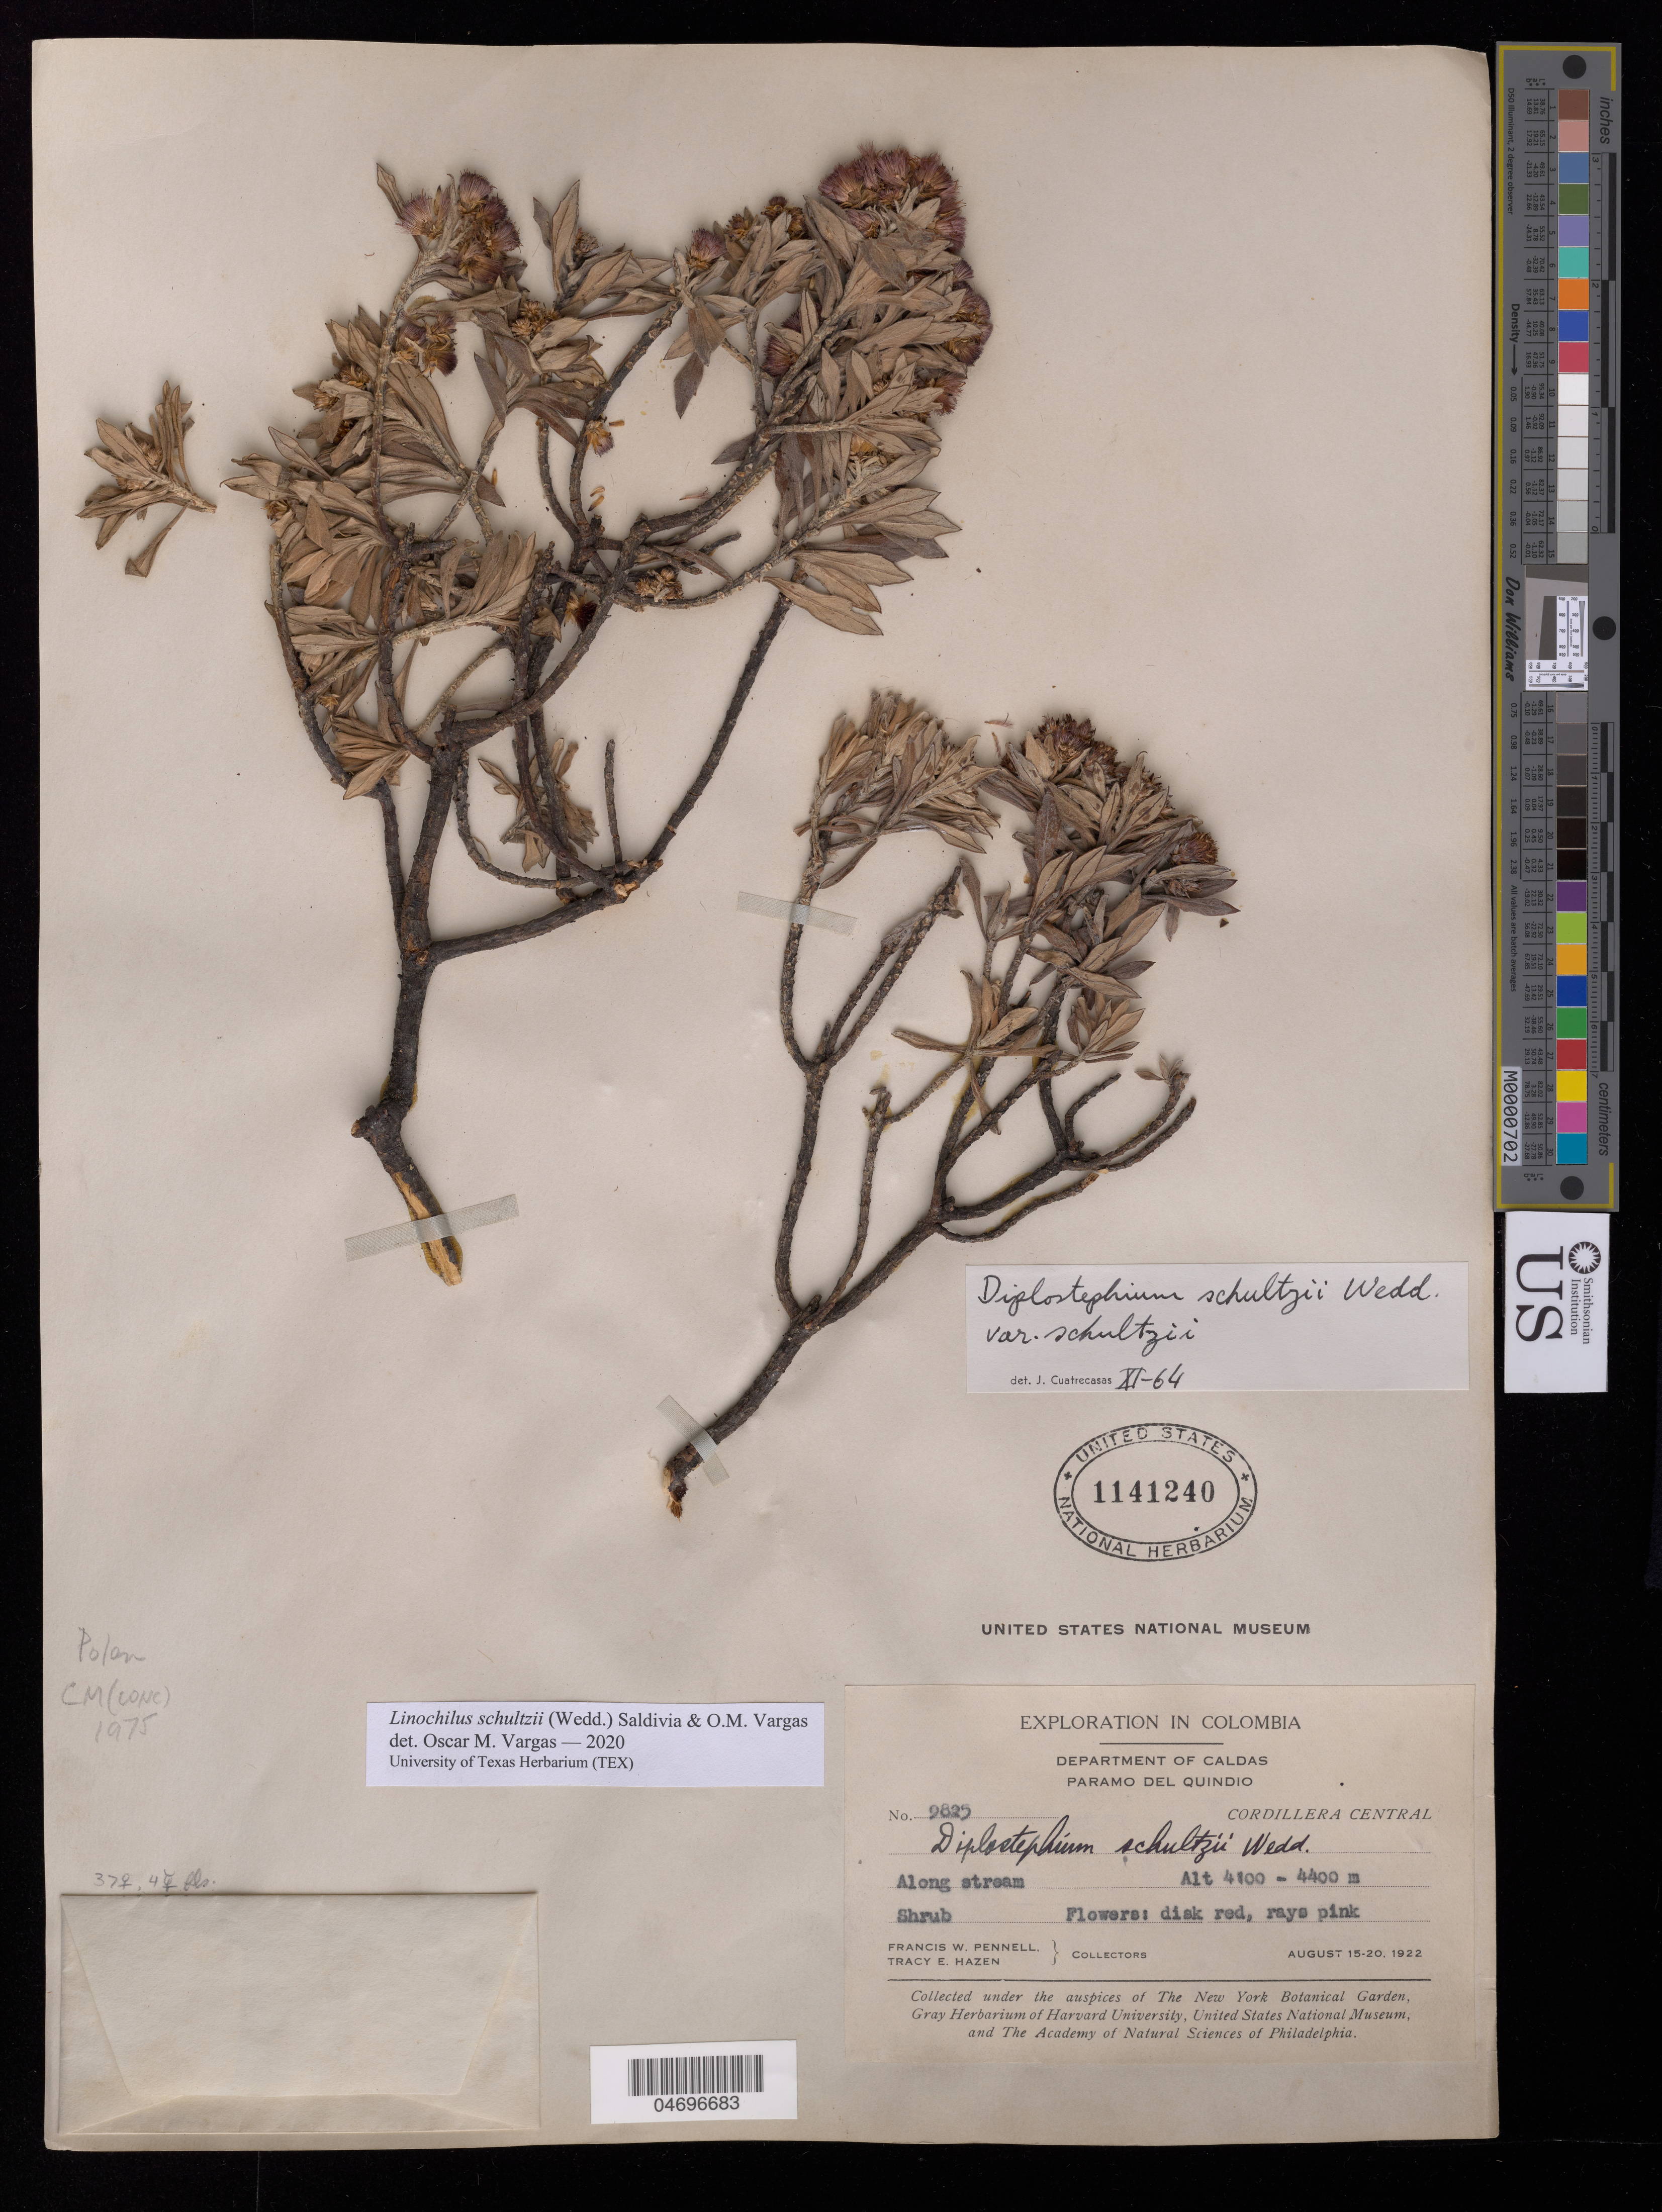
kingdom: Plantae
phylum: Tracheophyta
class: Magnoliopsida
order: Asterales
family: Asteraceae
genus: Linochilus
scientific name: Linochilus schultzii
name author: (Wedd.) Saldivia & O.M. Vargas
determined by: Vargas, Oscar M.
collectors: F. W. Pennell & T. E. Hazen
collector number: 9825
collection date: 1922-08-15/1922-08-20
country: Colombia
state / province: Caldas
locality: Páramo del Quindío; Cordillera Central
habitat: Along stream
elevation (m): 4100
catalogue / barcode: US 1141240